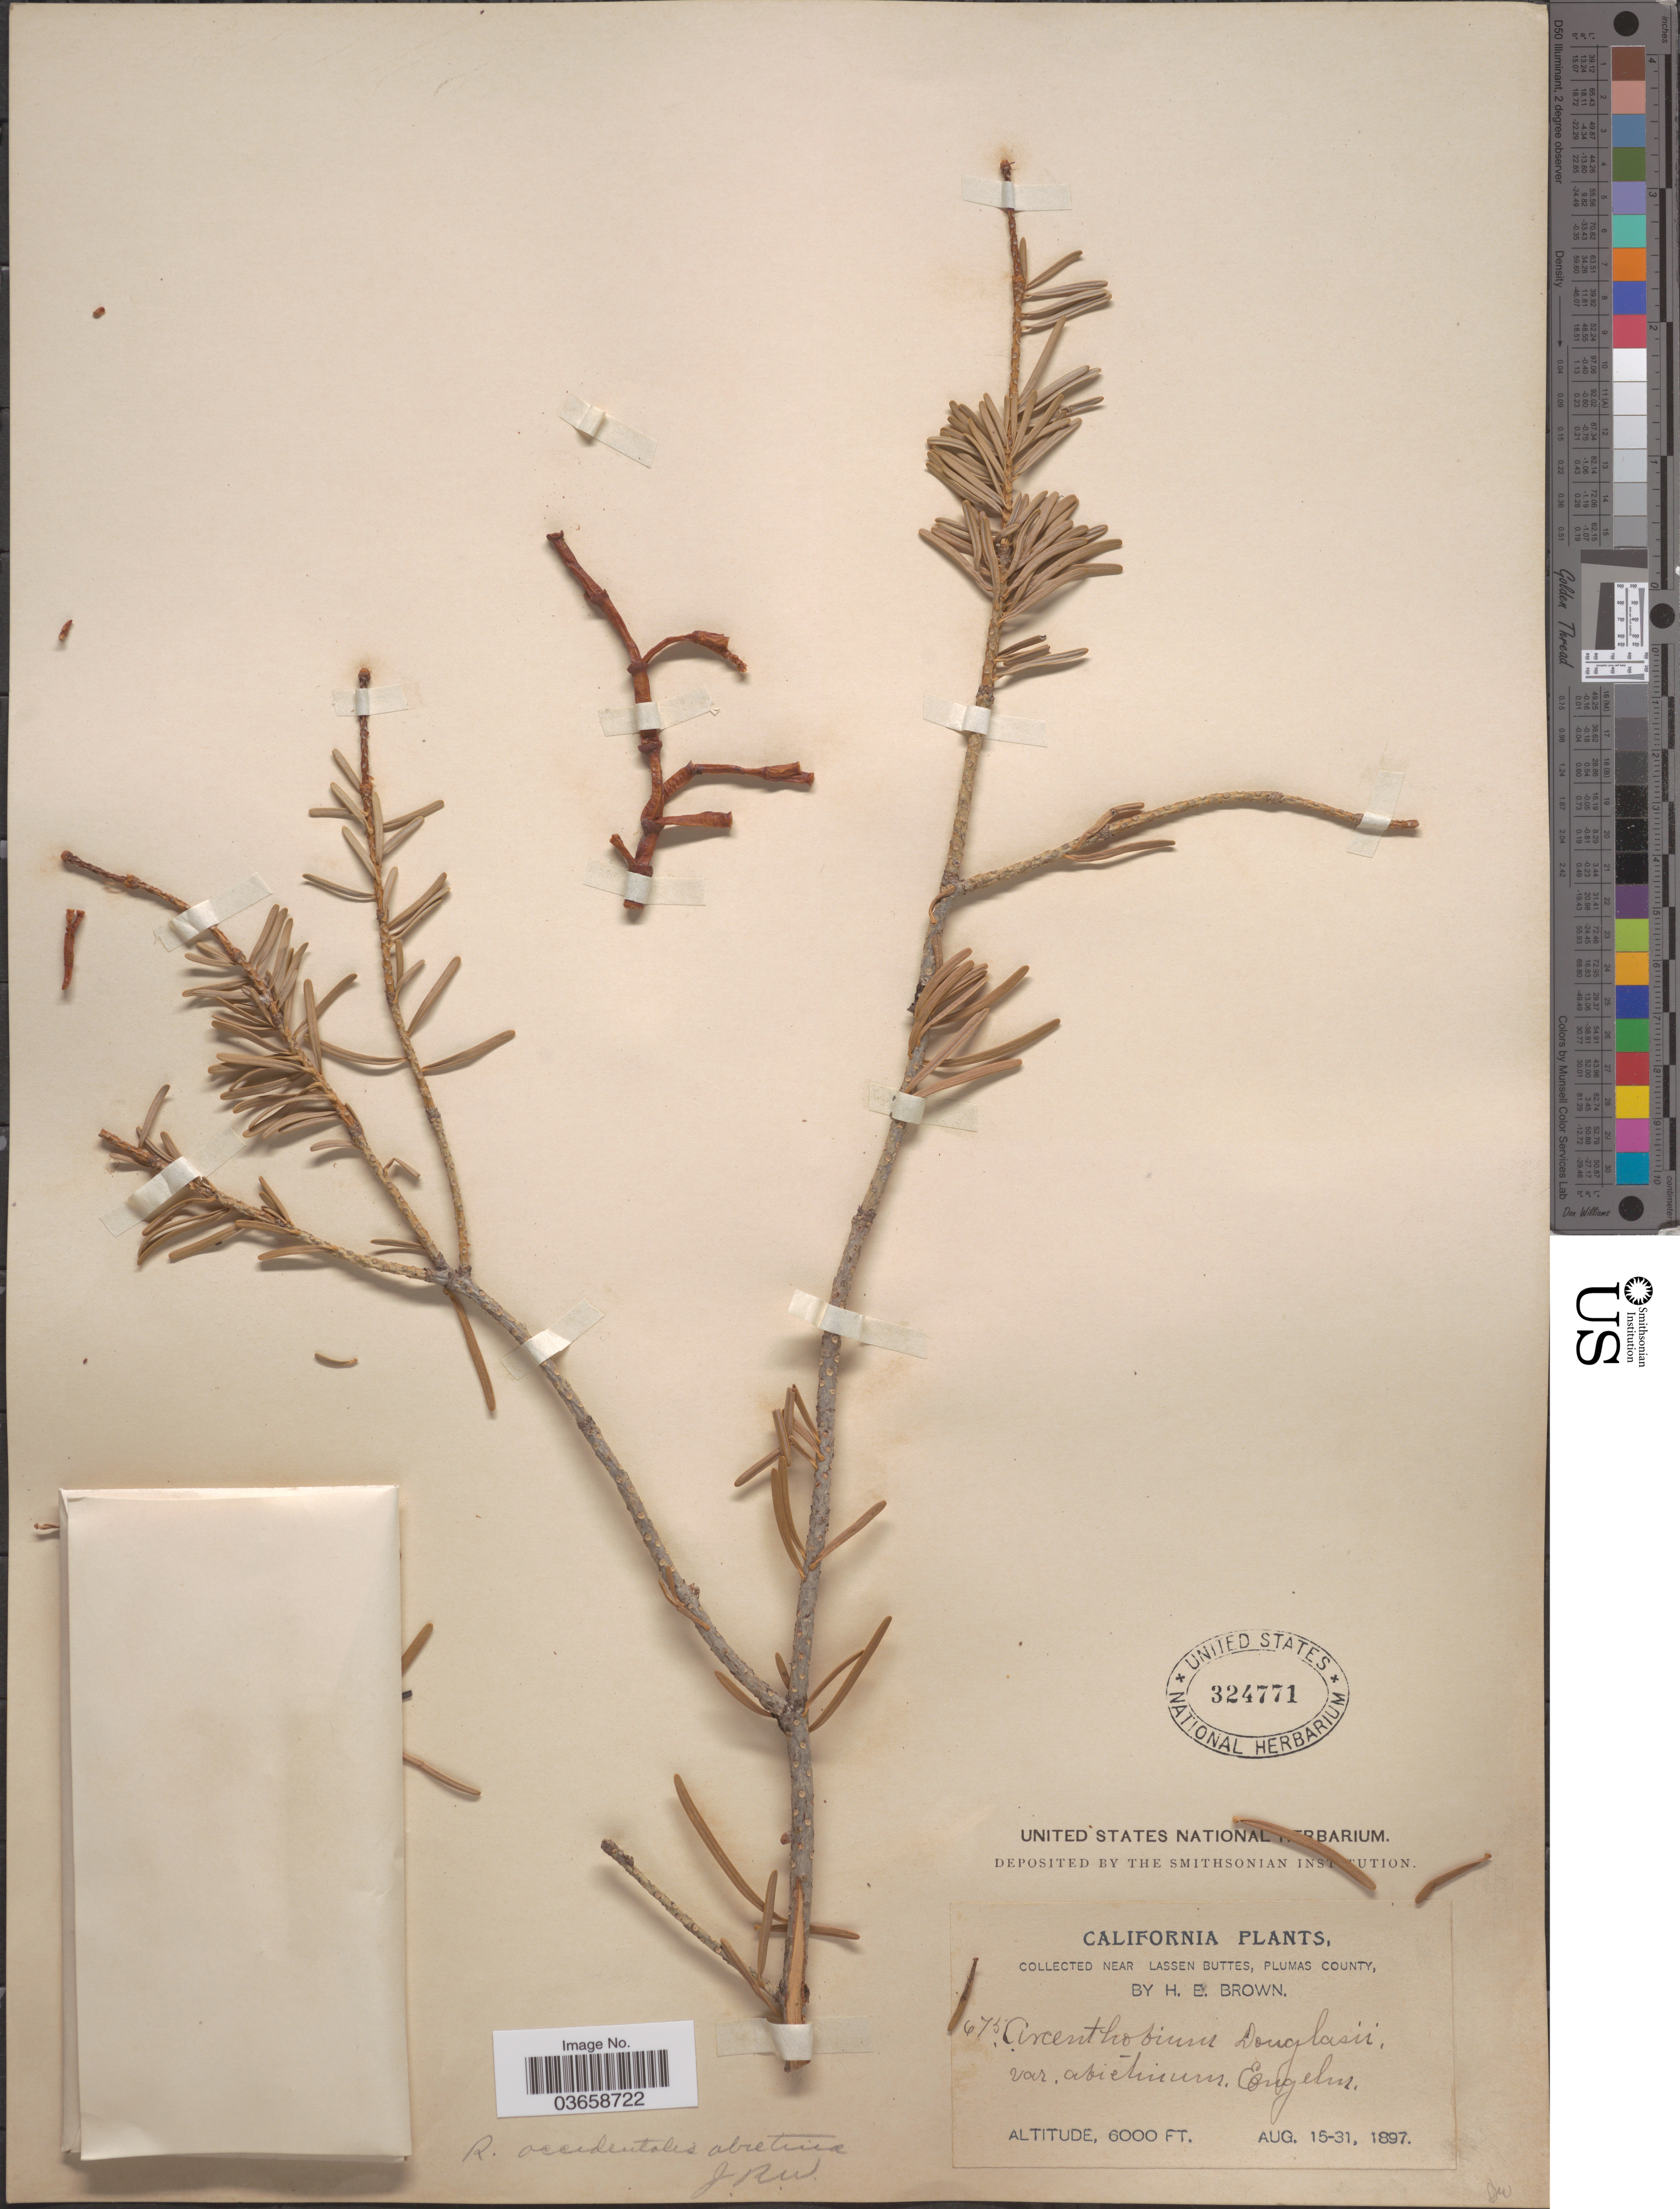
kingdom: Plantae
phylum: Tracheophyta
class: Magnoliopsida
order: Santalales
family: Viscaceae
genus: Arceuthobium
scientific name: Arceuthobium abietinum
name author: (Engelm.) Munz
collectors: H. E. Brown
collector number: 675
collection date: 1897-08-15/1897-08-31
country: United States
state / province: California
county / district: Plumas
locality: Near Lassen Buttes, Plumas County.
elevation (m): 1829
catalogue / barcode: US 324771